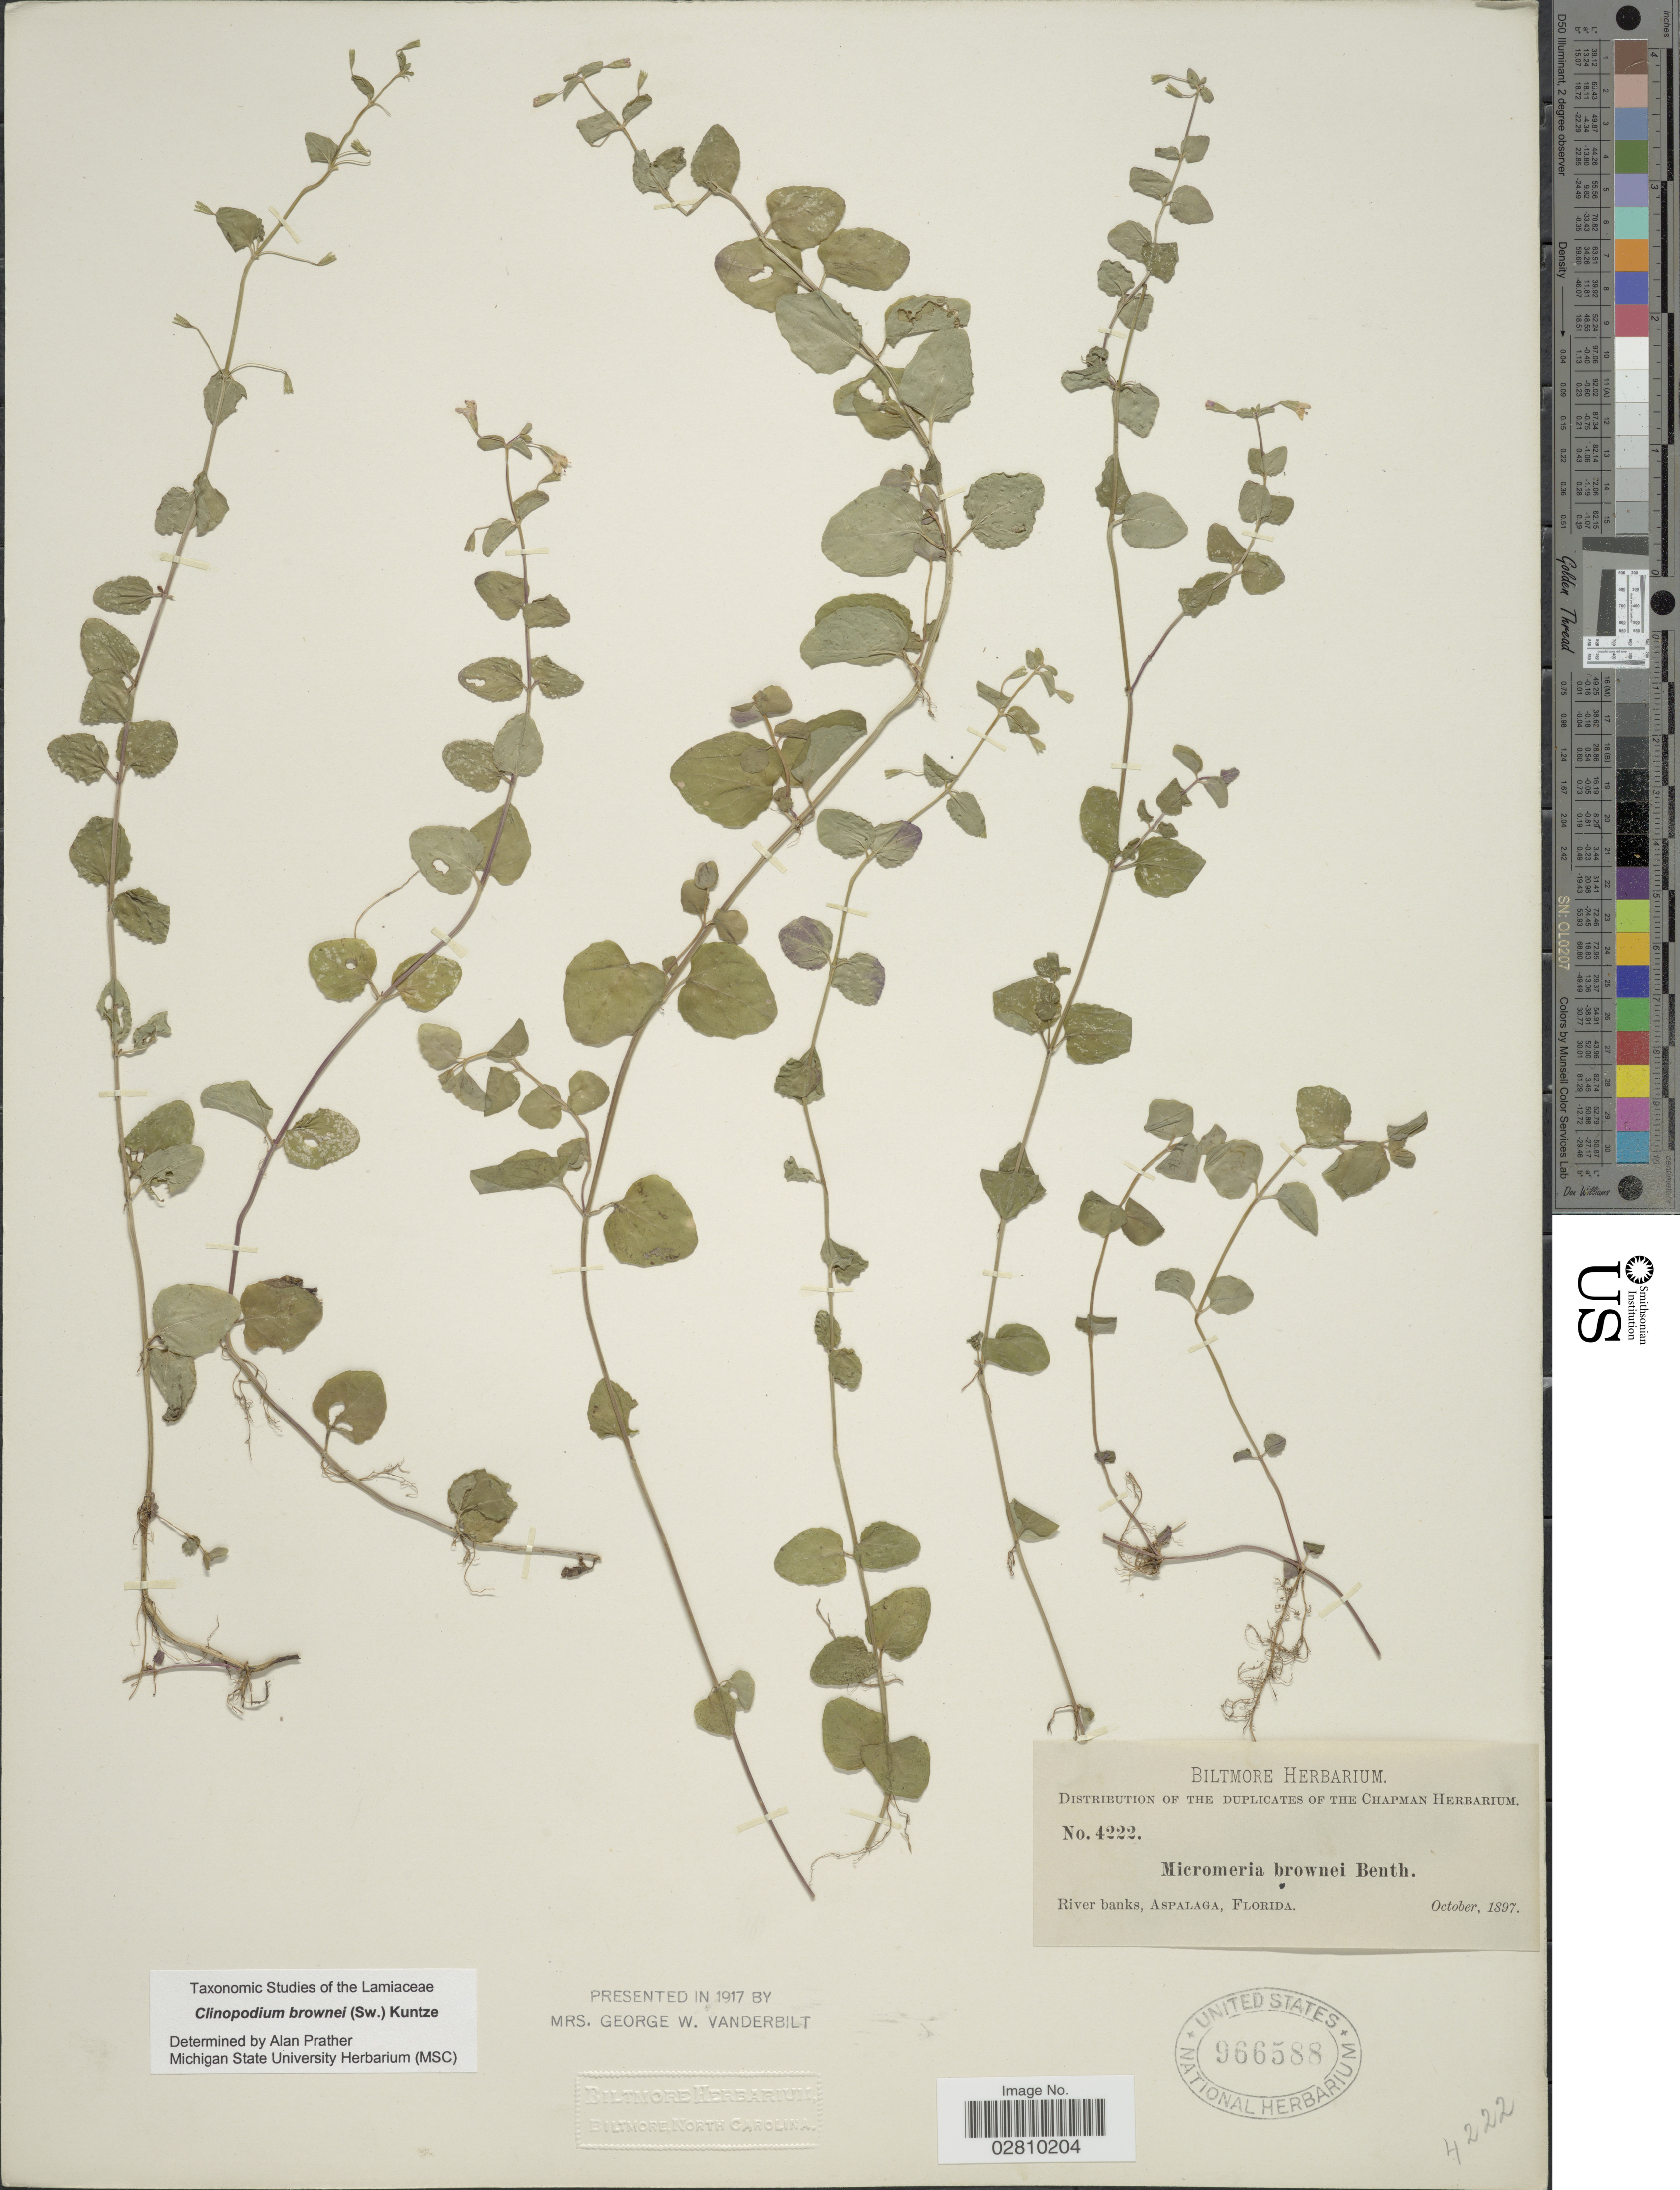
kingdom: Plantae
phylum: Tracheophyta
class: Magnoliopsida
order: Lamiales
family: Lamiaceae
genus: Clinopodium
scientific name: Clinopodium brownei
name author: (Sw.) Kuntze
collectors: ex herb. Biltmore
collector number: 4222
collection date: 1897-10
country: United States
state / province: Florida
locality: River banks, Aspalaga.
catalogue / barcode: US 966588